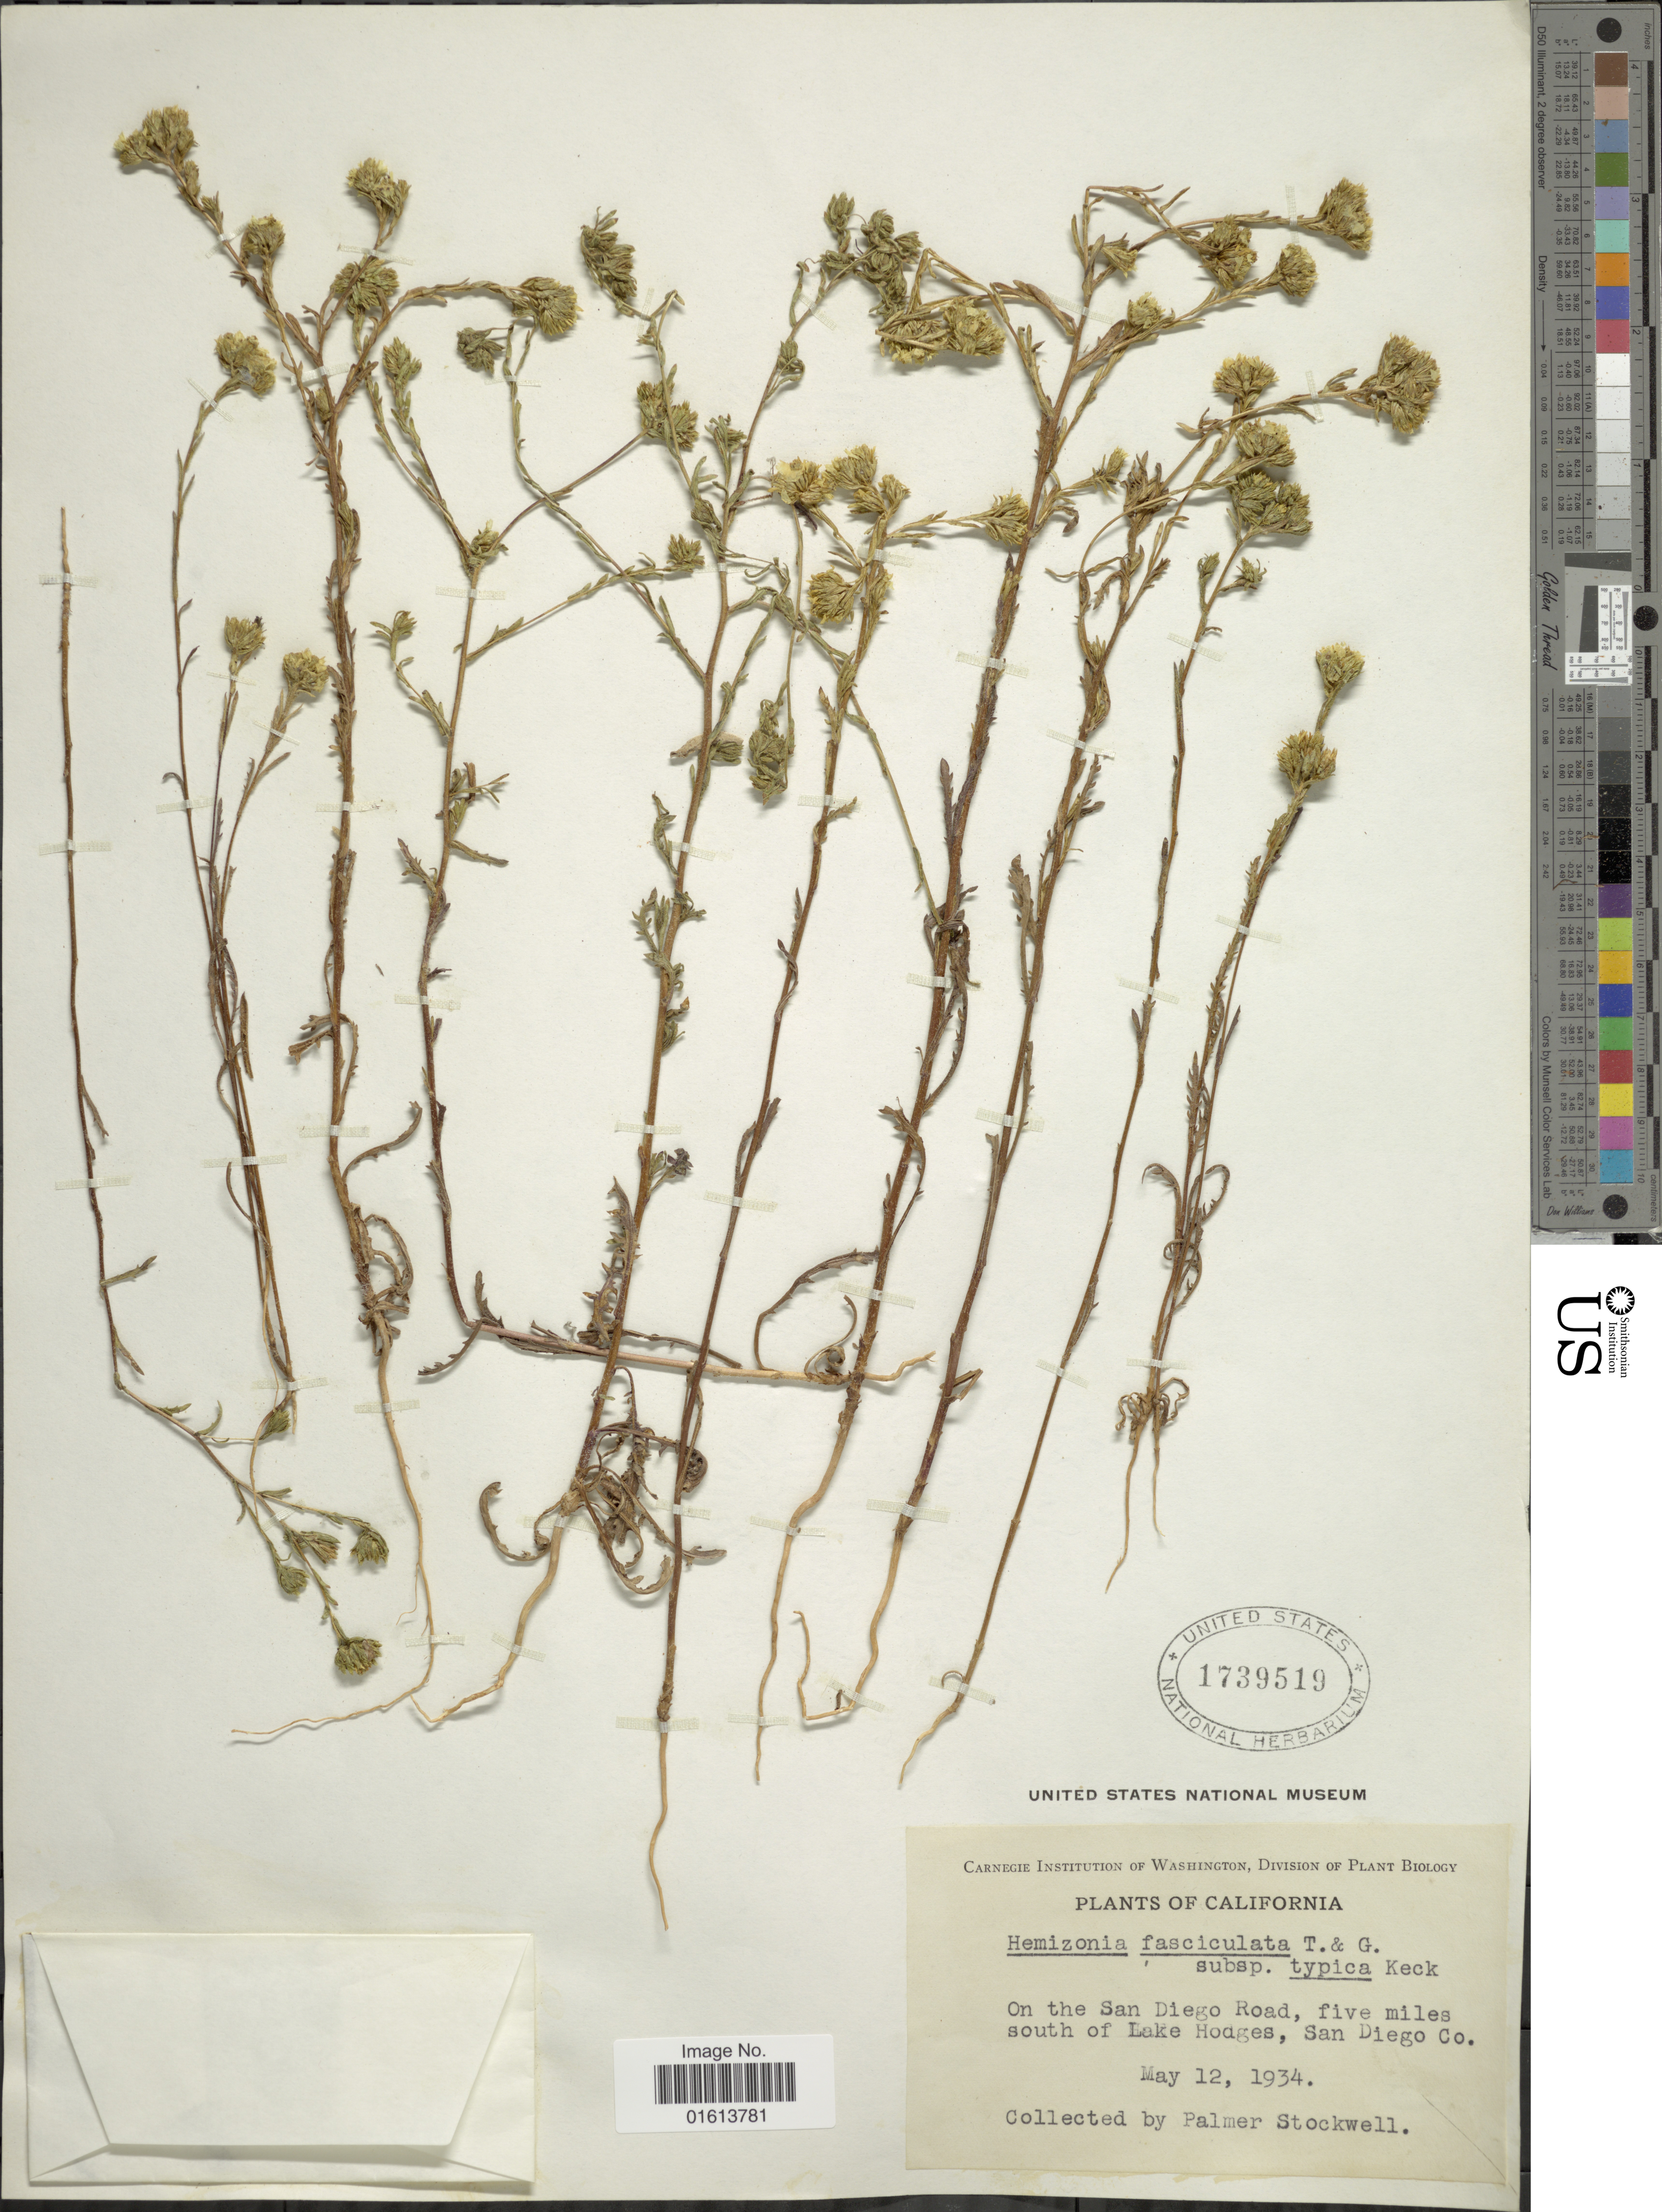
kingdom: Plantae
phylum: Tracheophyta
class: Magnoliopsida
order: Asterales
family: Asteraceae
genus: Deinandra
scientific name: Deinandra fasciculata subsp. fasciculata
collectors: P. Stockwell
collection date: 1934-05-12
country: United States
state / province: California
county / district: San Diego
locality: California. On the San Diego Road, five miles south of Lake Hodges, San Diego Co.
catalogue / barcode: US 1739519